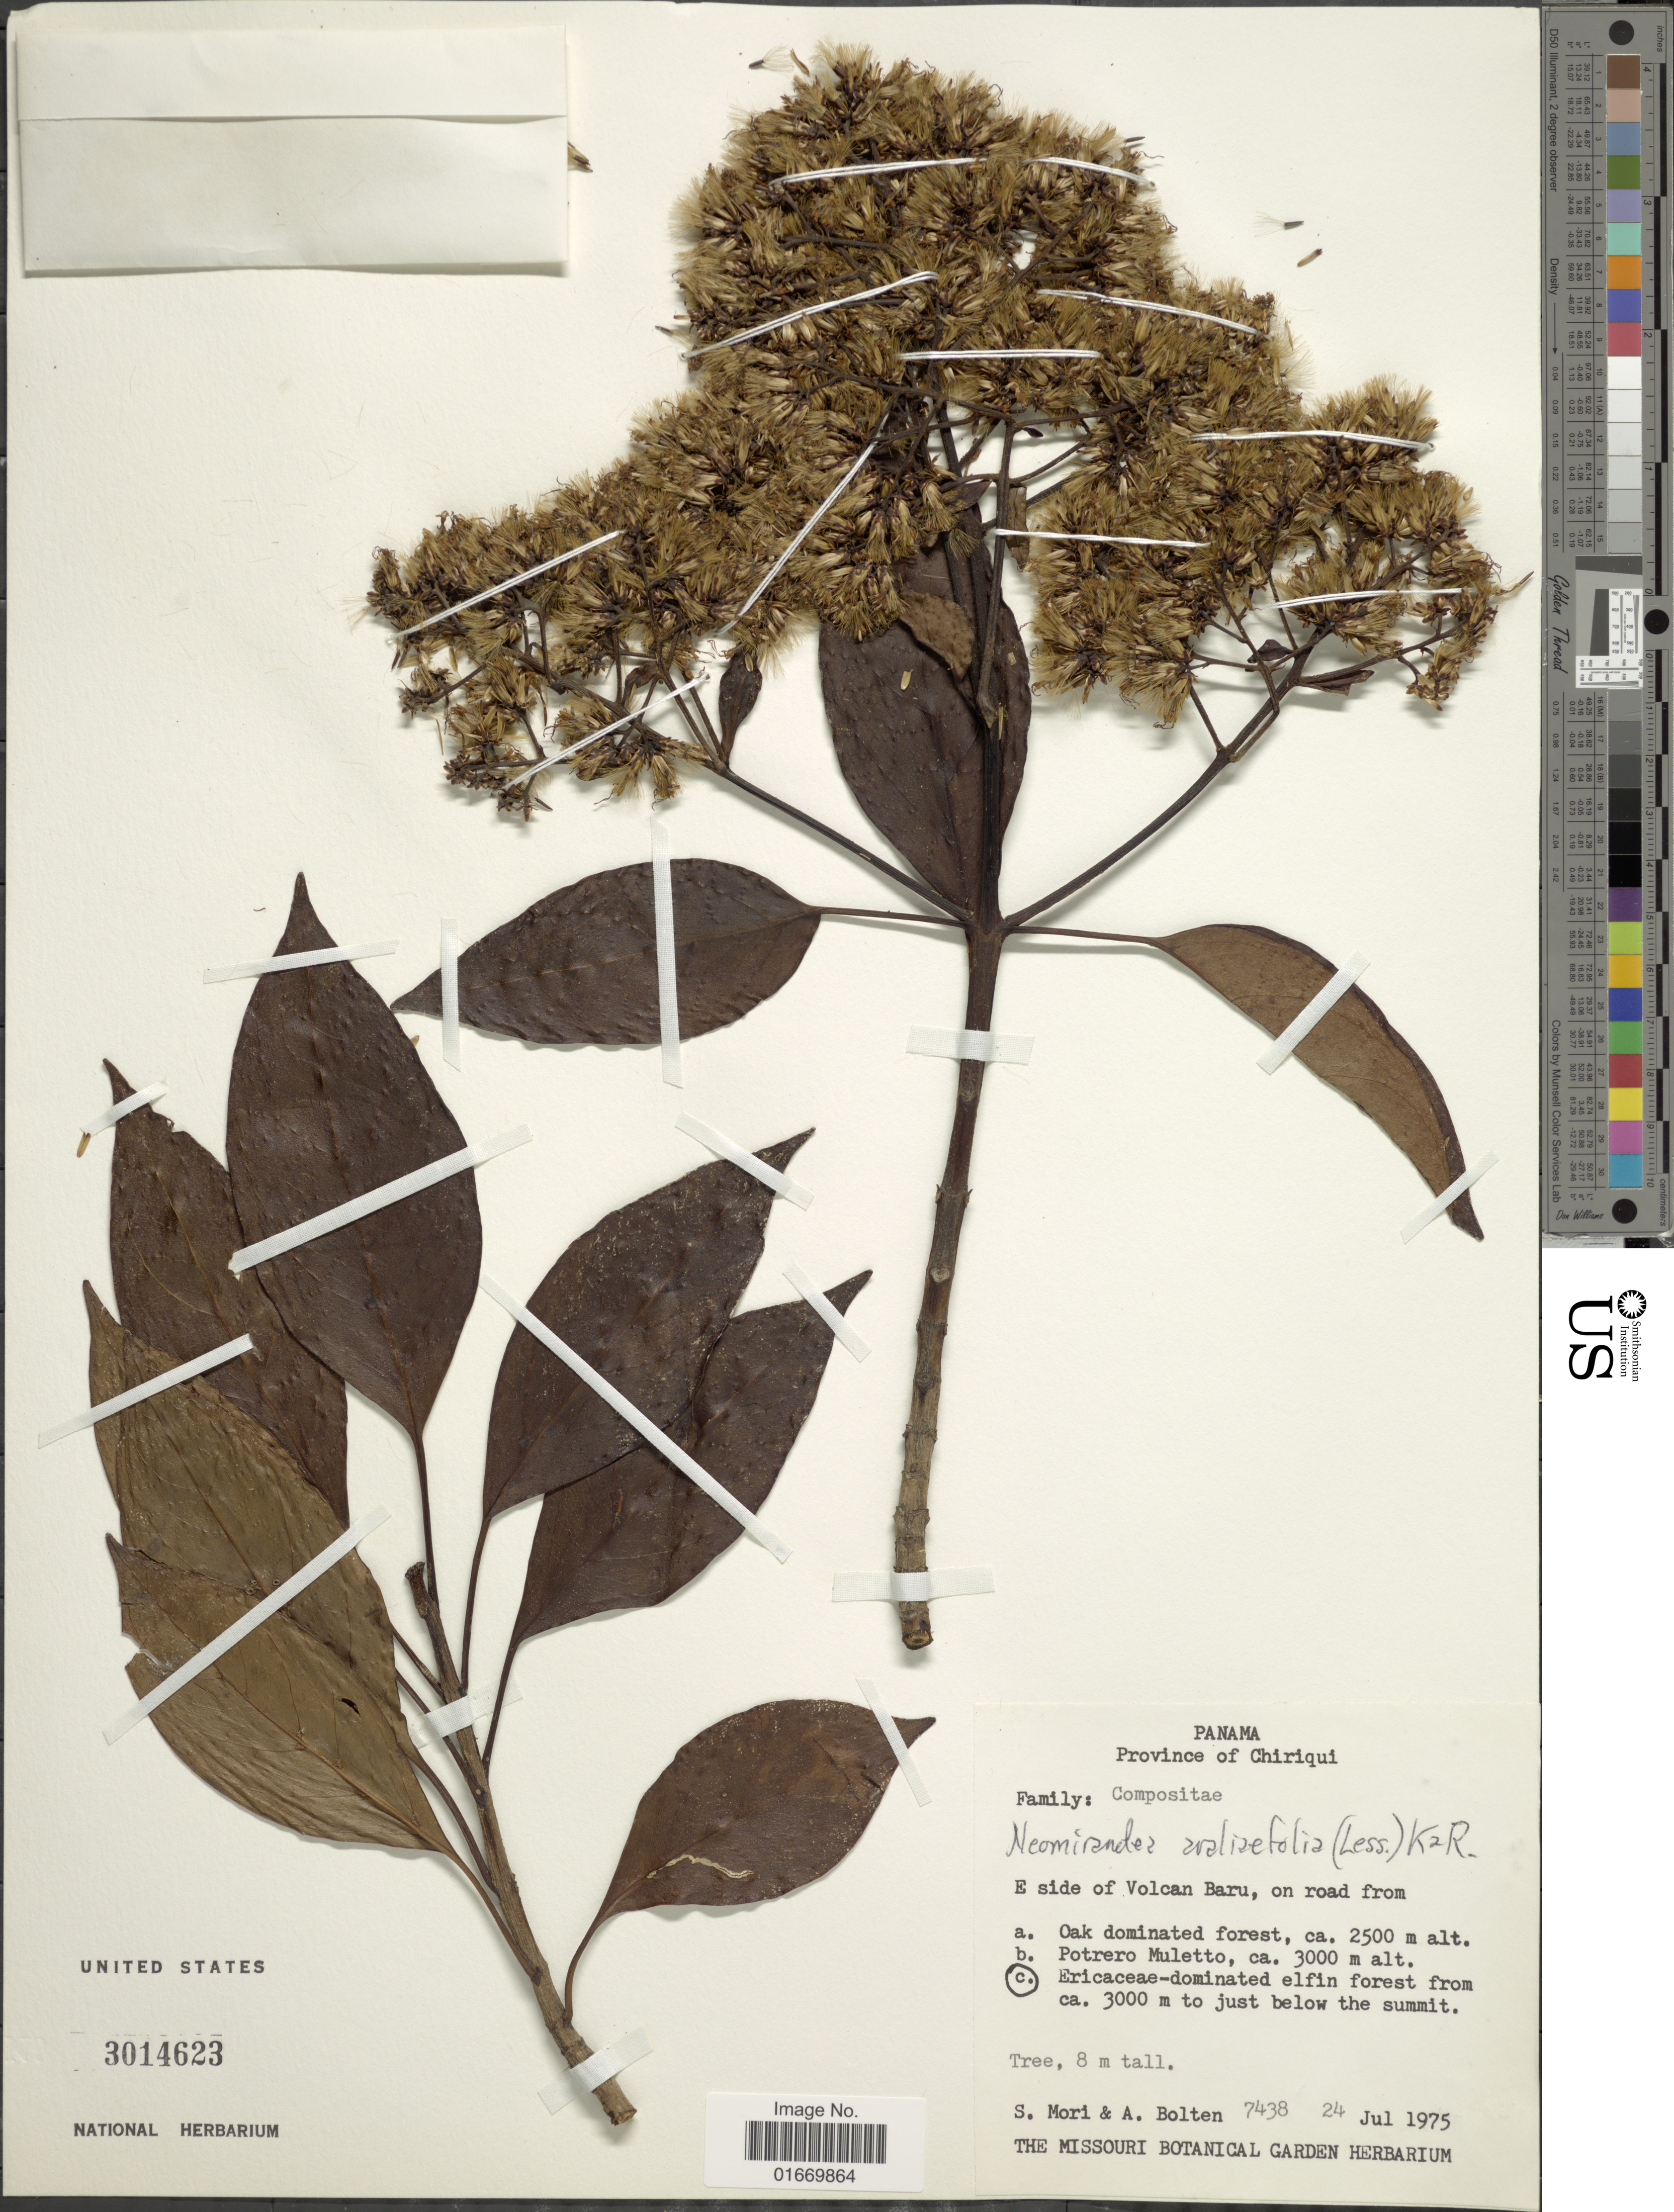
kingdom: Plantae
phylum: Tracheophyta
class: Magnoliopsida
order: Asterales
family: Asteraceae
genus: Neomirandea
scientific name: Neomirandea biflora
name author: R.M. King & H. Rob.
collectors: S. Mori & A. Bolten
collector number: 7438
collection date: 1975-07-24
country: Panama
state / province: Chiriqui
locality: E side of Volcan Baru, on road from Ericacease-dominated elfin forest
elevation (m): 3000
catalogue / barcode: US 3014623